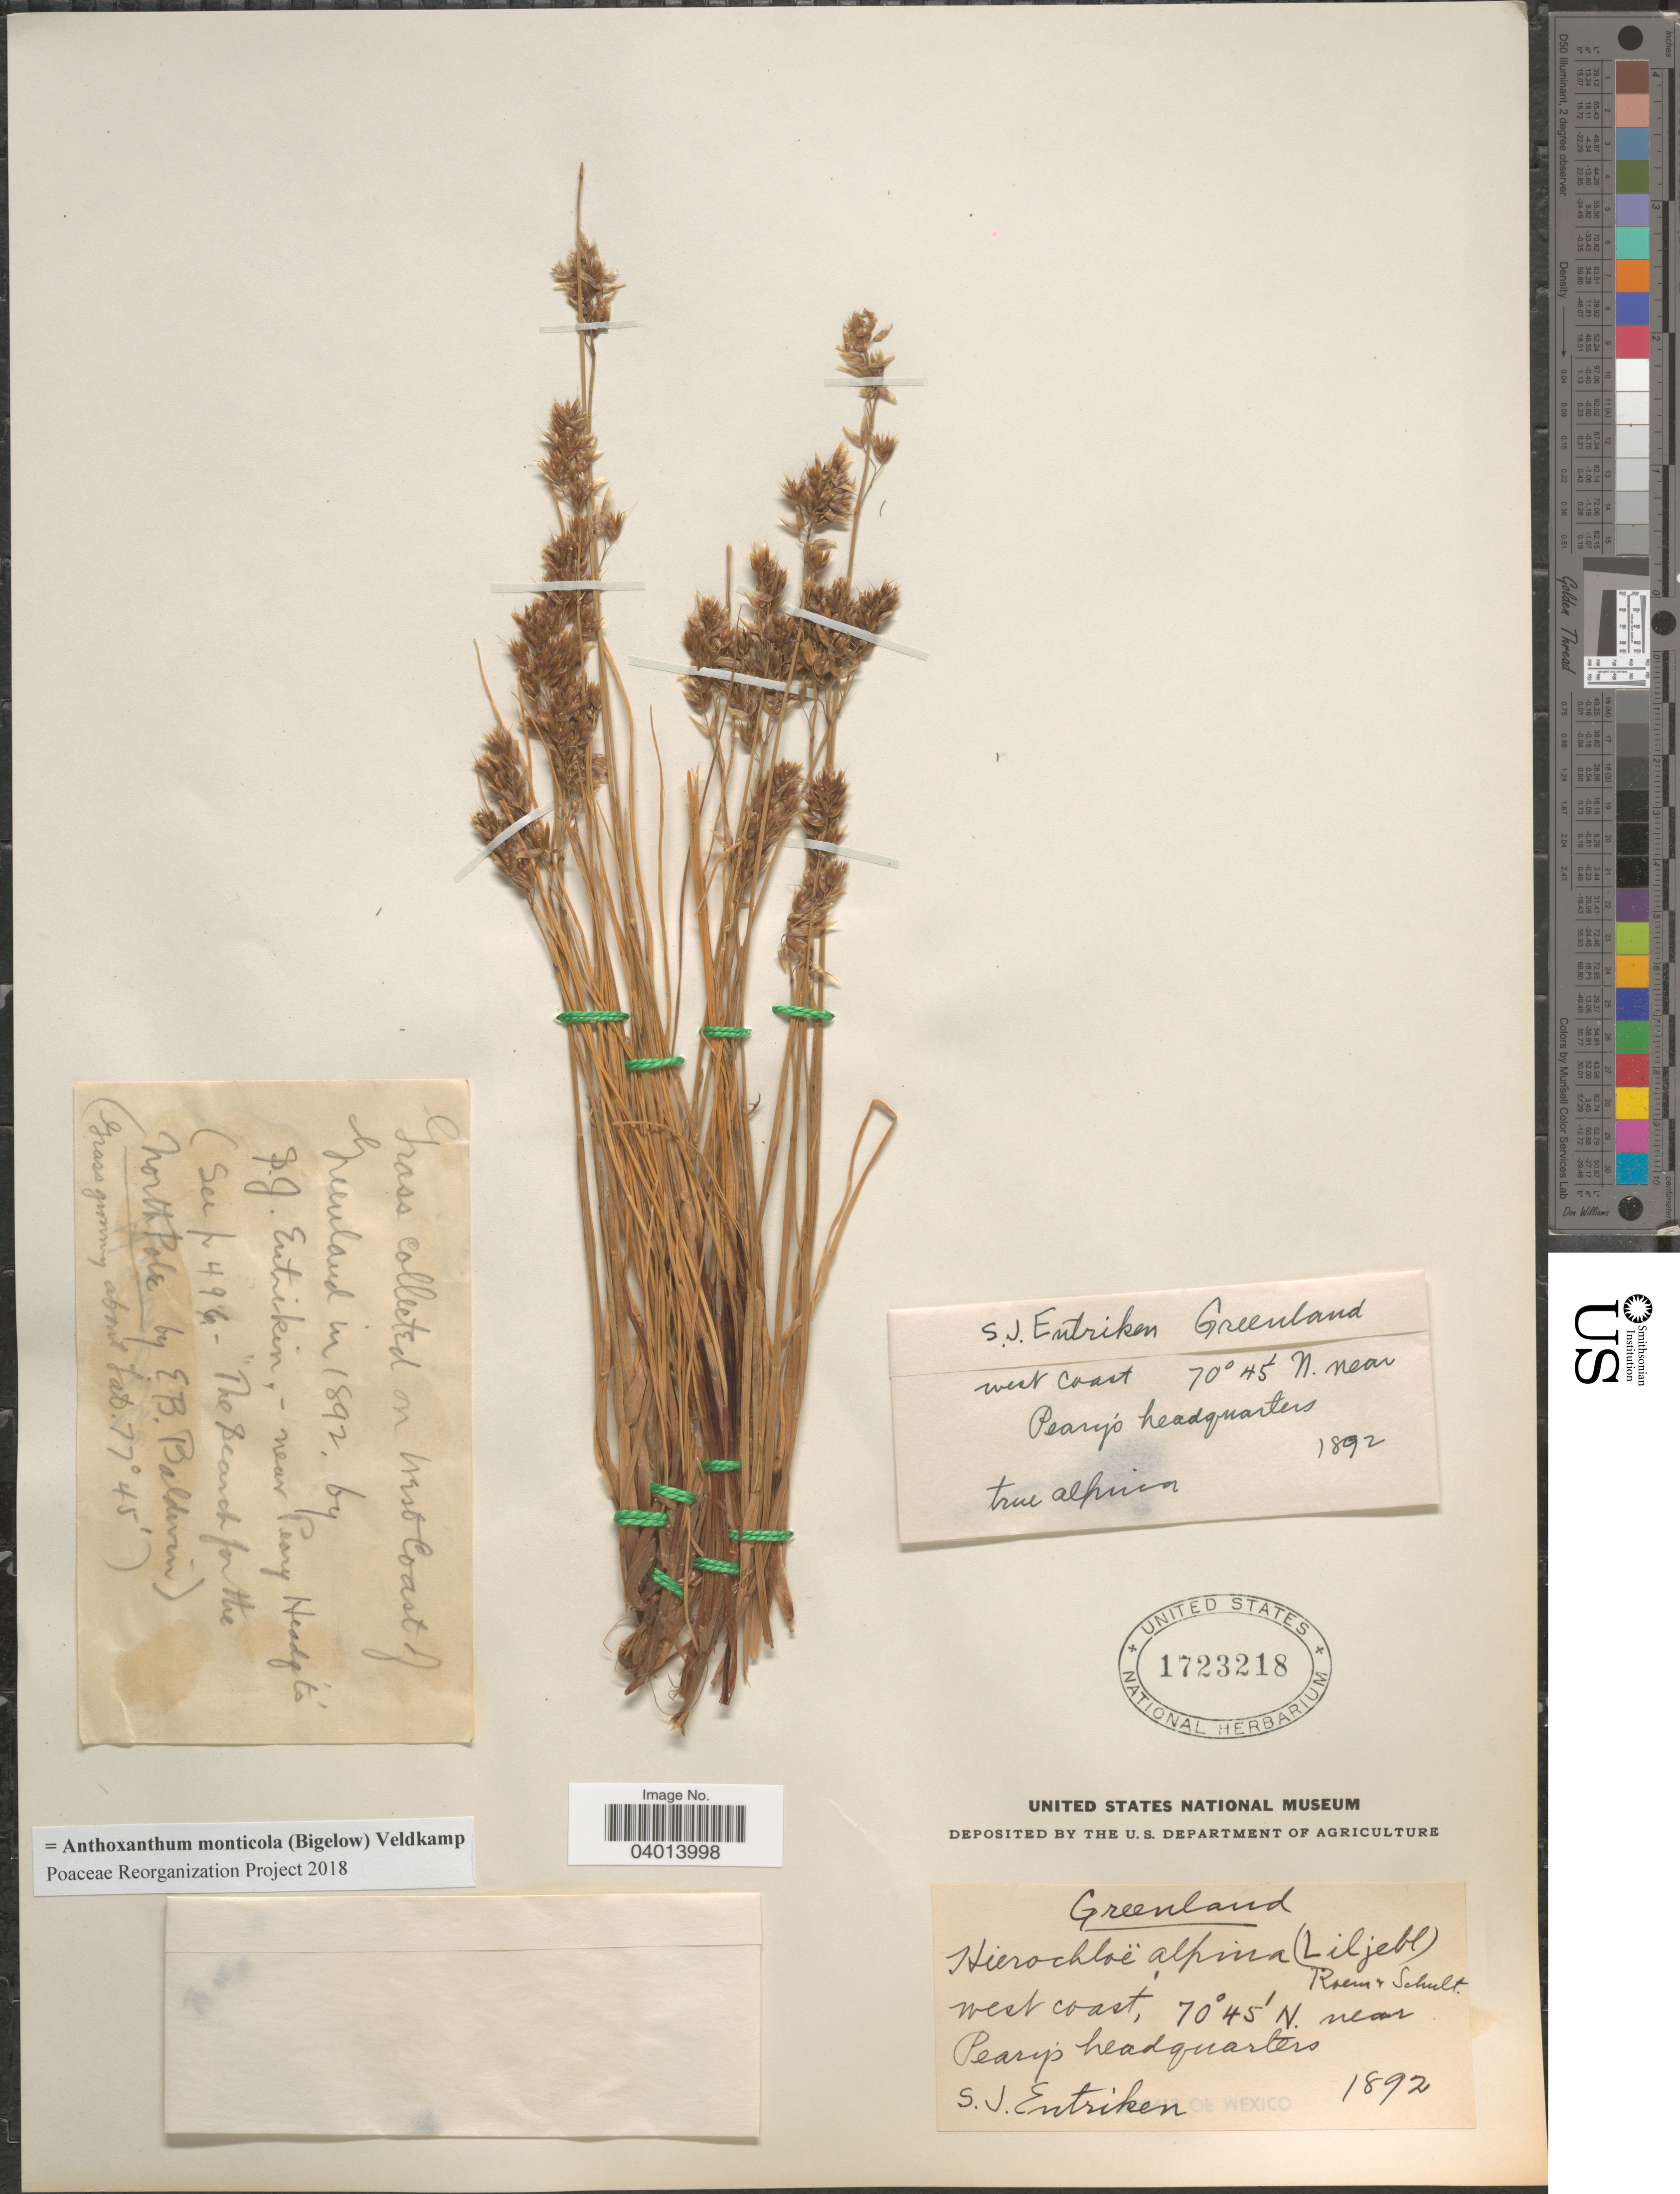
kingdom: Plantae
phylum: Tracheophyta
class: Liliopsida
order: Poales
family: Poaceae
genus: Anthoxanthum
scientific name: Anthoxanthum monticola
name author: (Bigelow) Veldkamp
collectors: S. Entriken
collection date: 1892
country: Greenland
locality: West coast, near Peary's headquarters.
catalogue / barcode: US 1723218